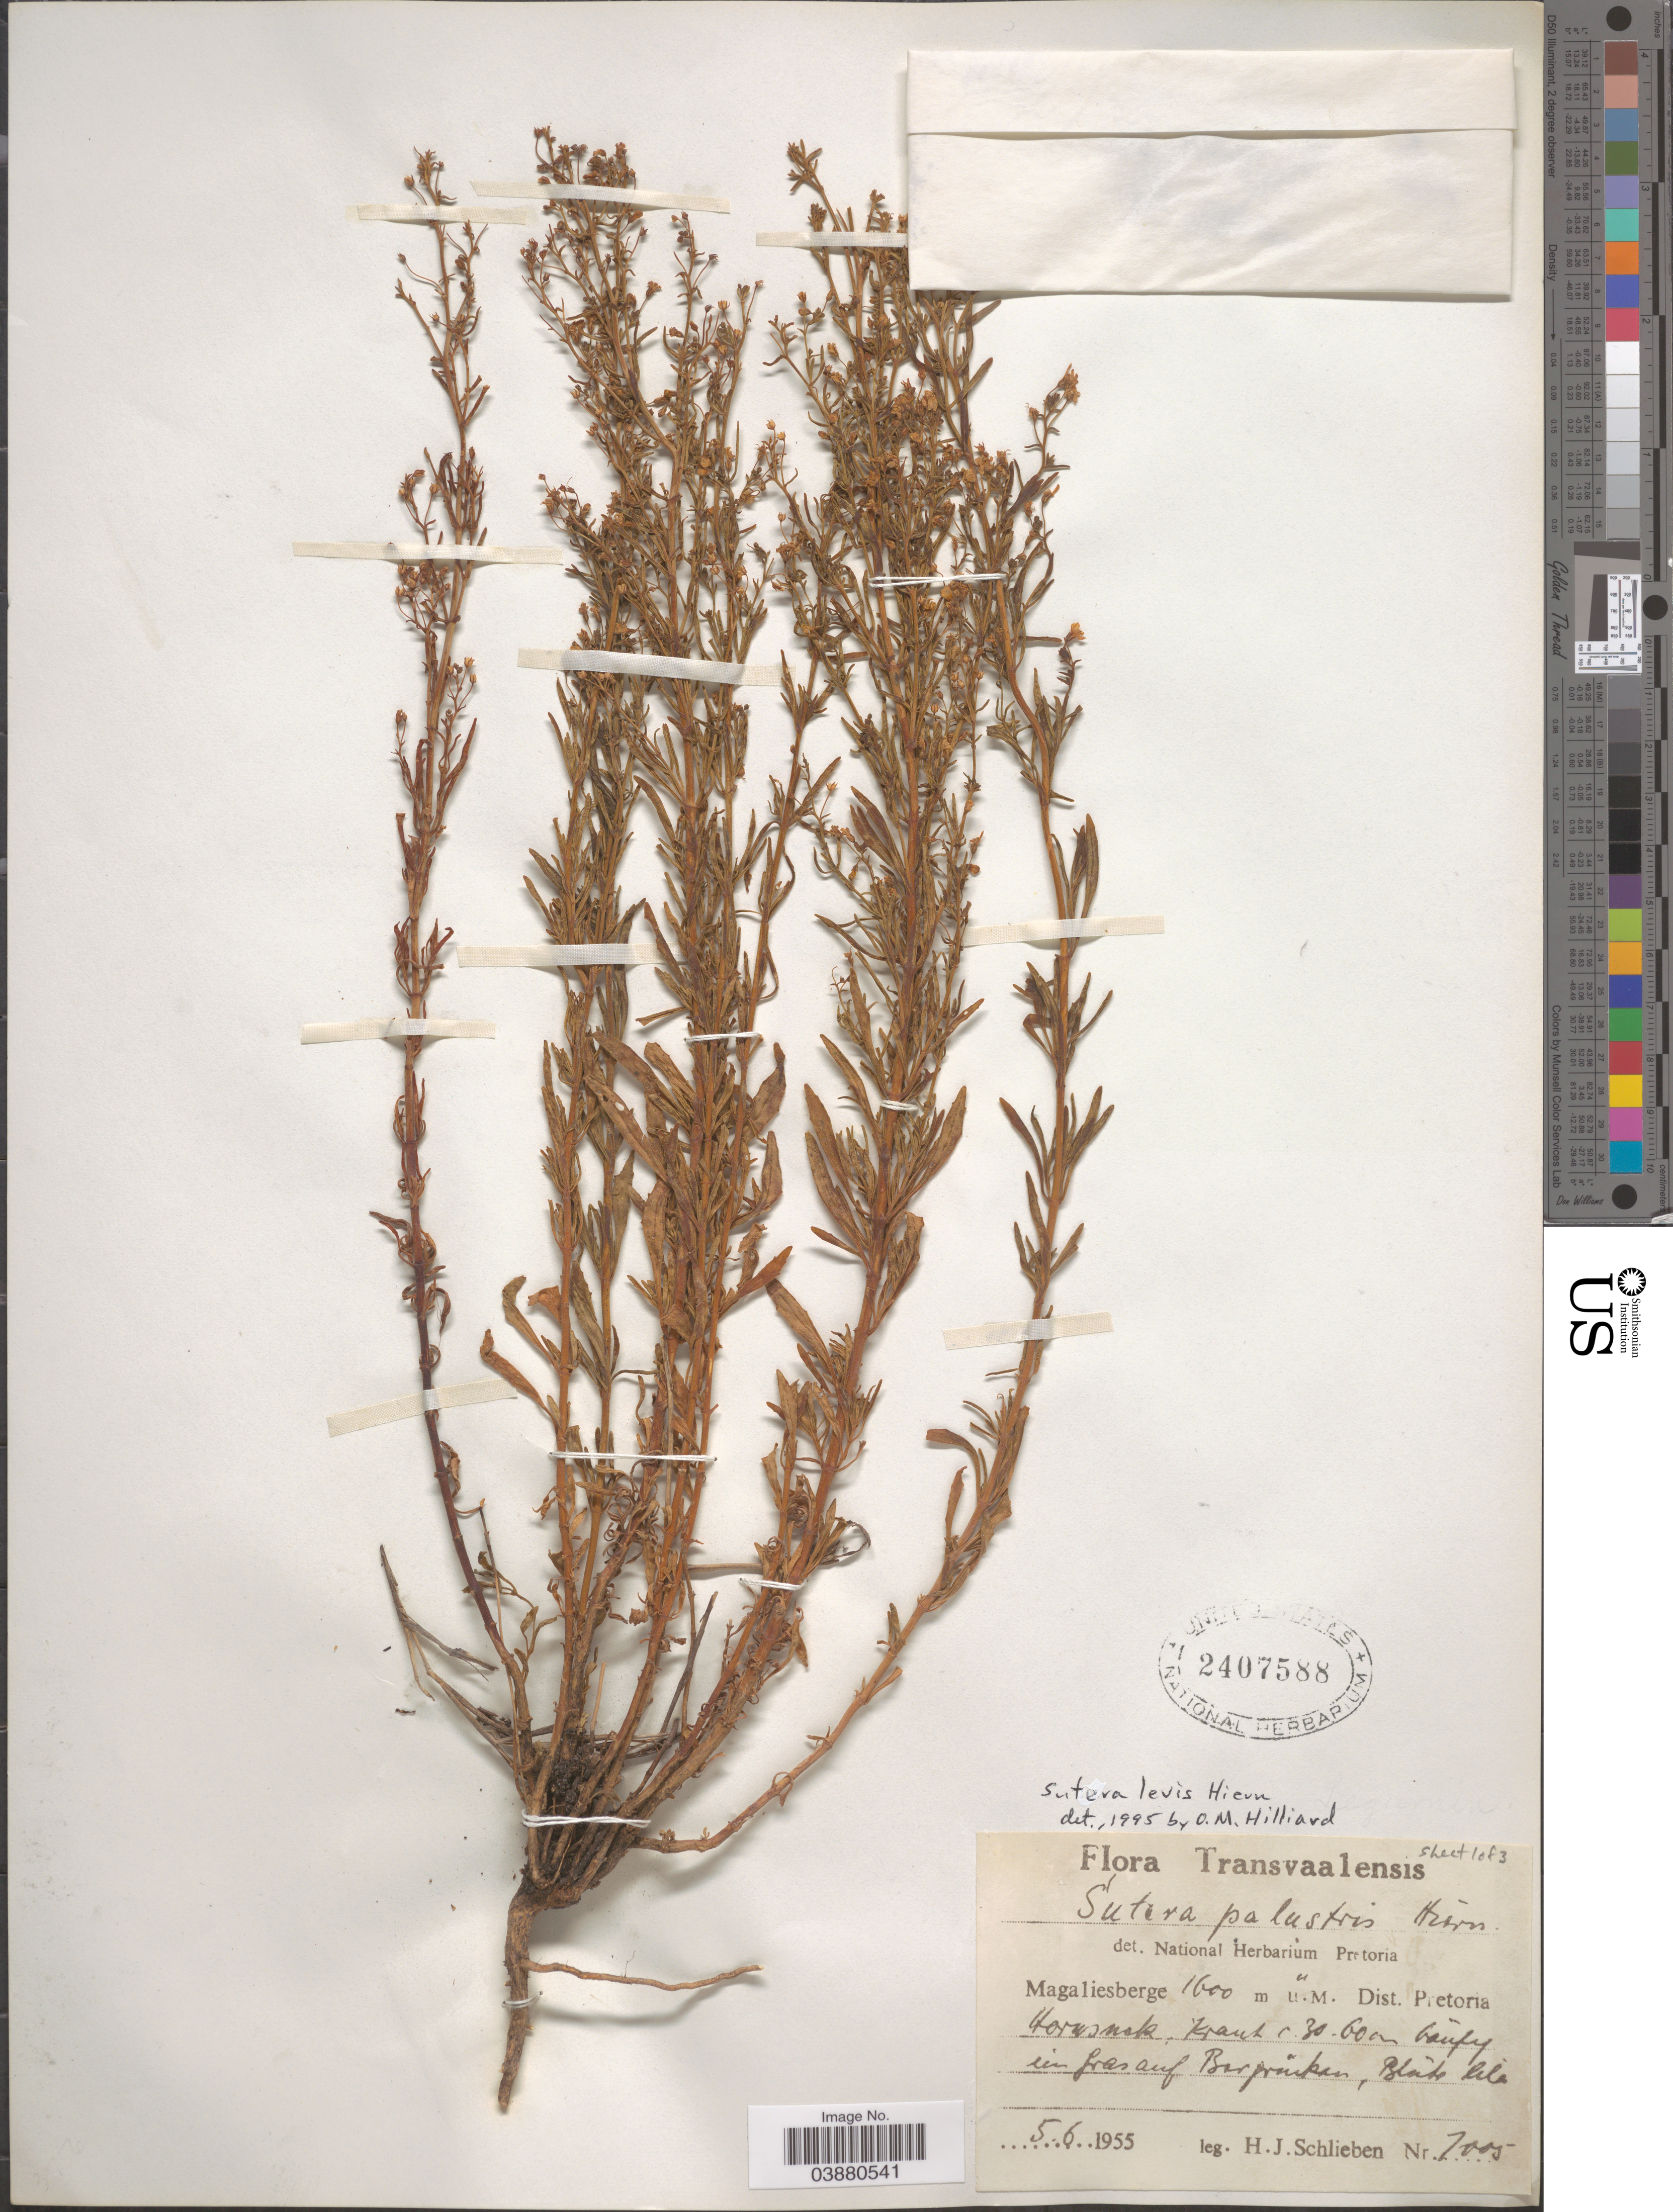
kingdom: Plantae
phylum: Tracheophyta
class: Magnoliopsida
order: Lamiales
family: Scrophulariaceae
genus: Sutera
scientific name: Sutera levis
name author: Hiern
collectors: H. J. Schlieben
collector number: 7005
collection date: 1955-06-05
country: South Africa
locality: Transvaalensis. Magaliesberge. Dist. Pretoria.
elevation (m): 1600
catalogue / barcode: US 2407588